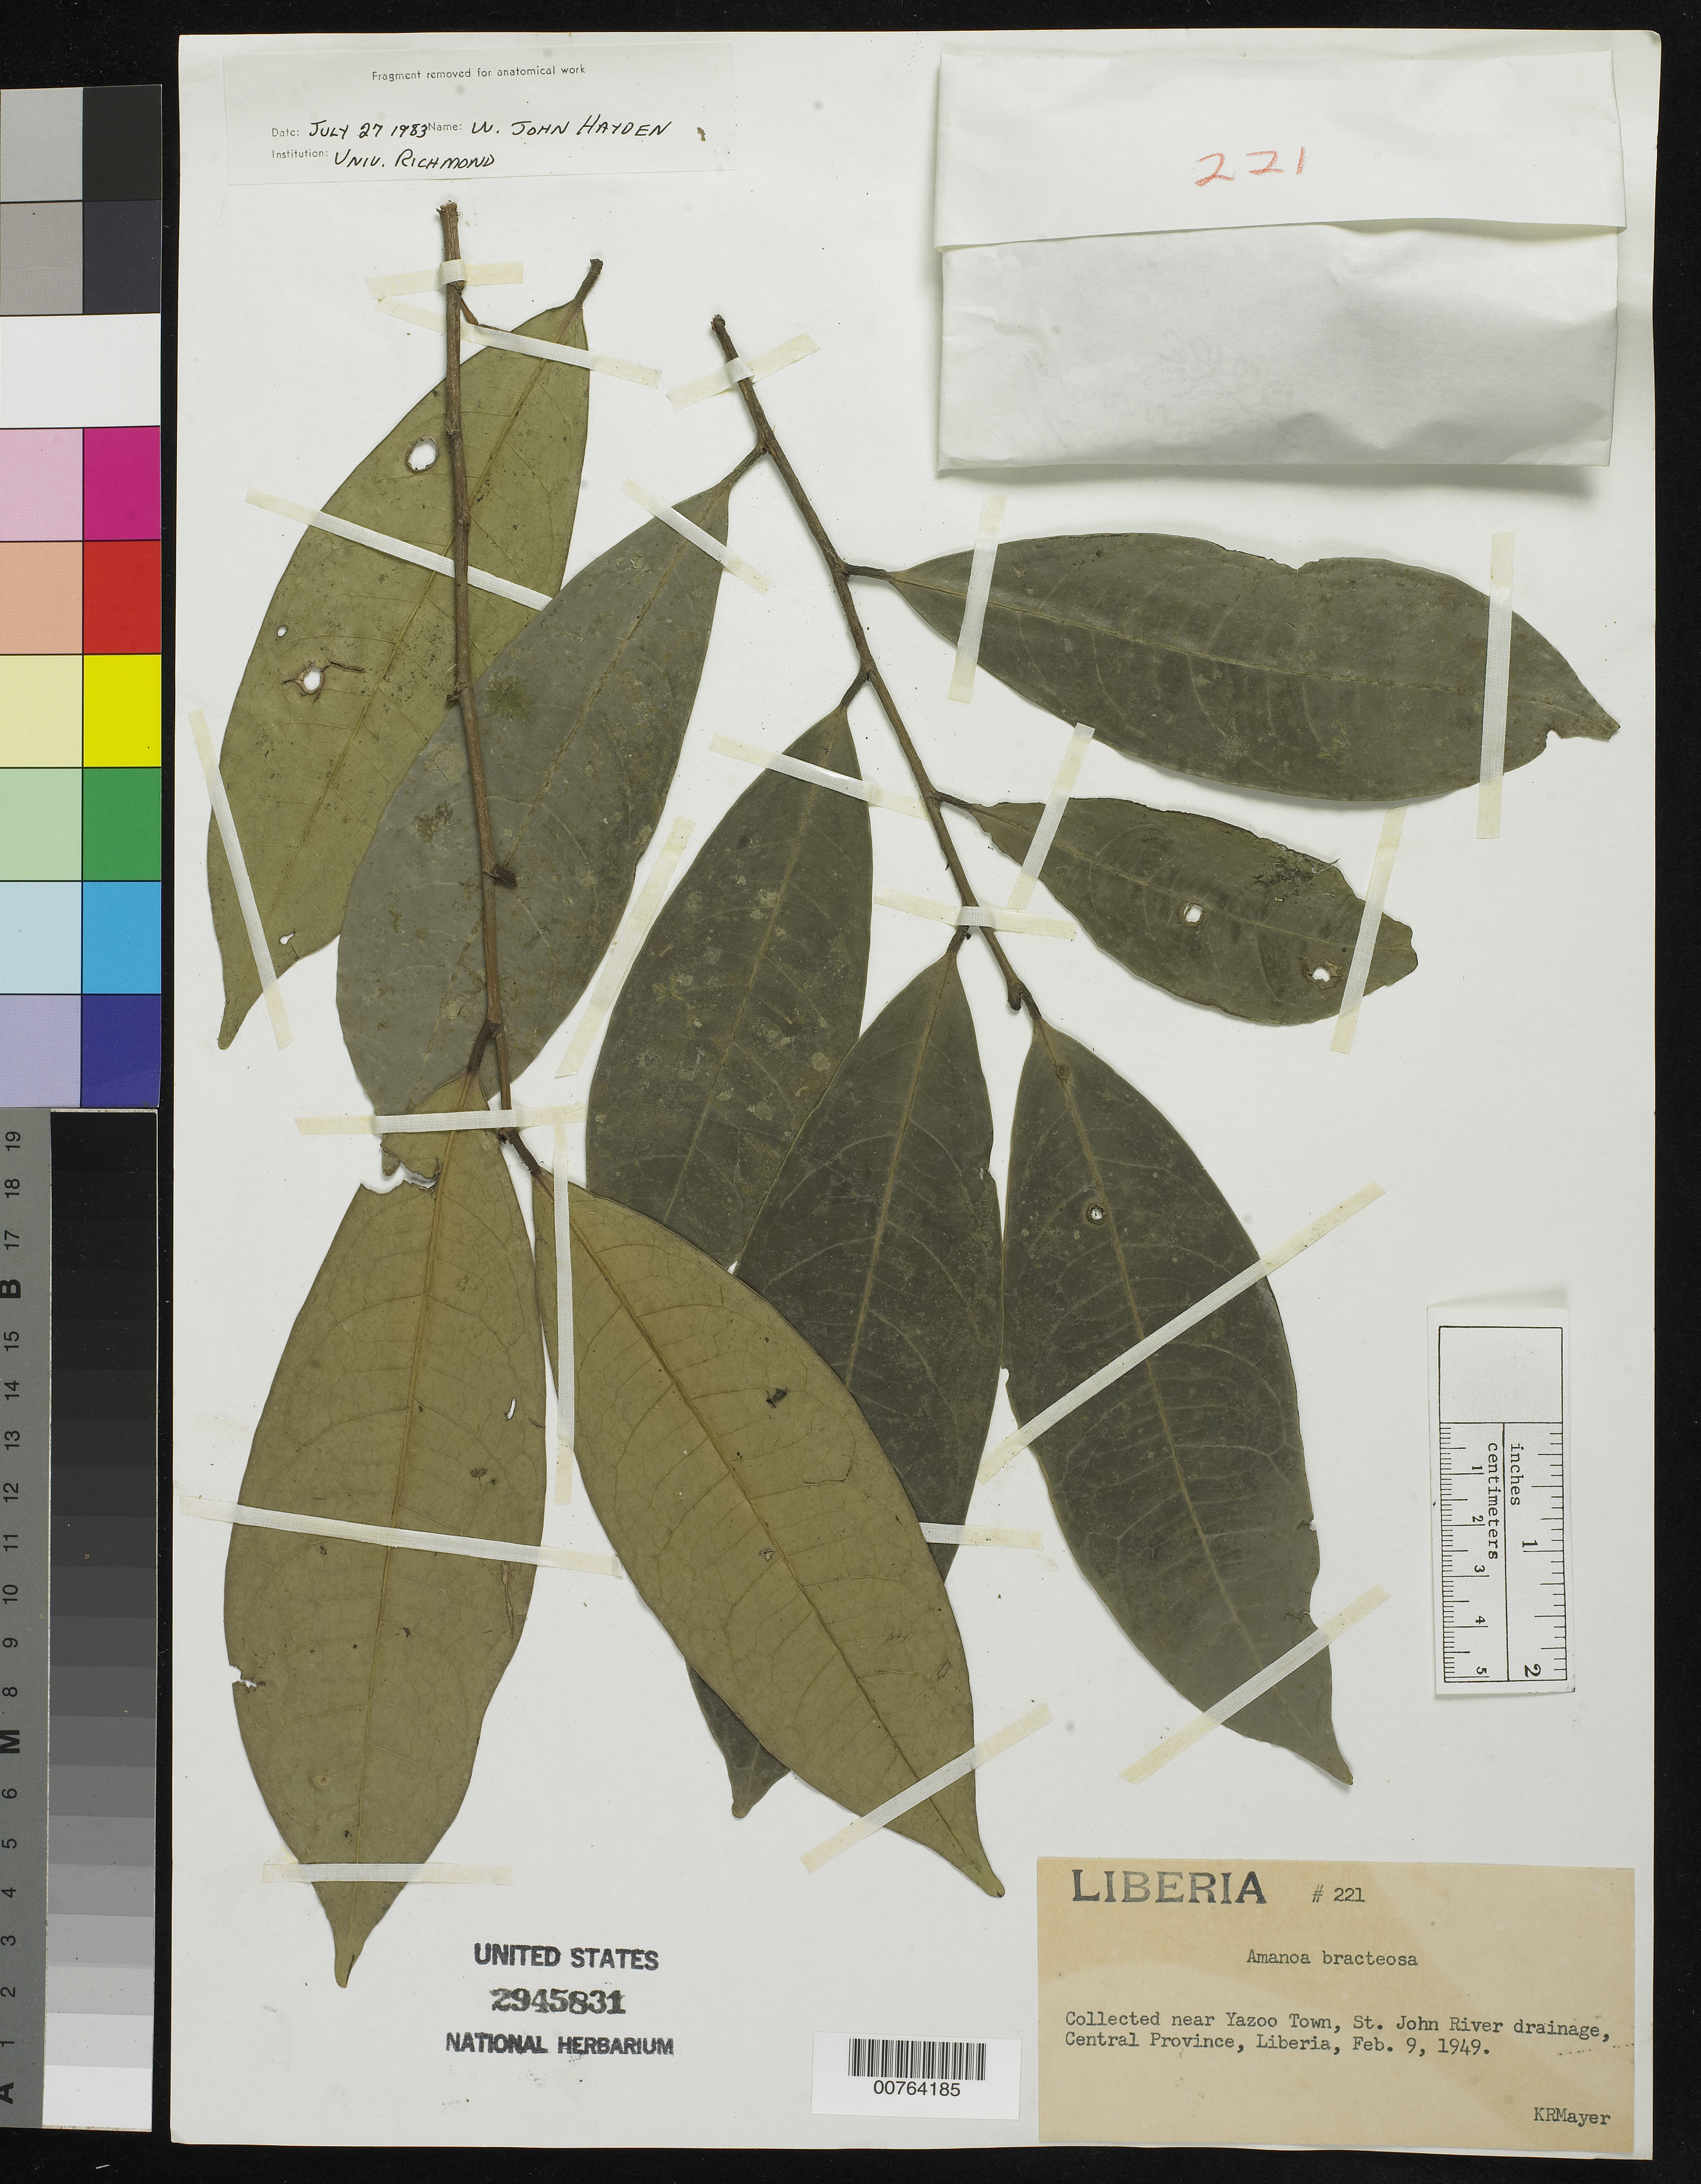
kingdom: Plantae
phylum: Tracheophyta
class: Magnoliopsida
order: Malpighiales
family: Phyllanthaceae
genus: Amanoa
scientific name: Amanoa bracteosa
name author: Planch.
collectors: K. R. Mayer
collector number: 221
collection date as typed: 9 Feb 1949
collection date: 1949-02-09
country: Liberia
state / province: Grand Bassa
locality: Central Province: St. John River drainage, near Yazoo Town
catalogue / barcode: US 2945831